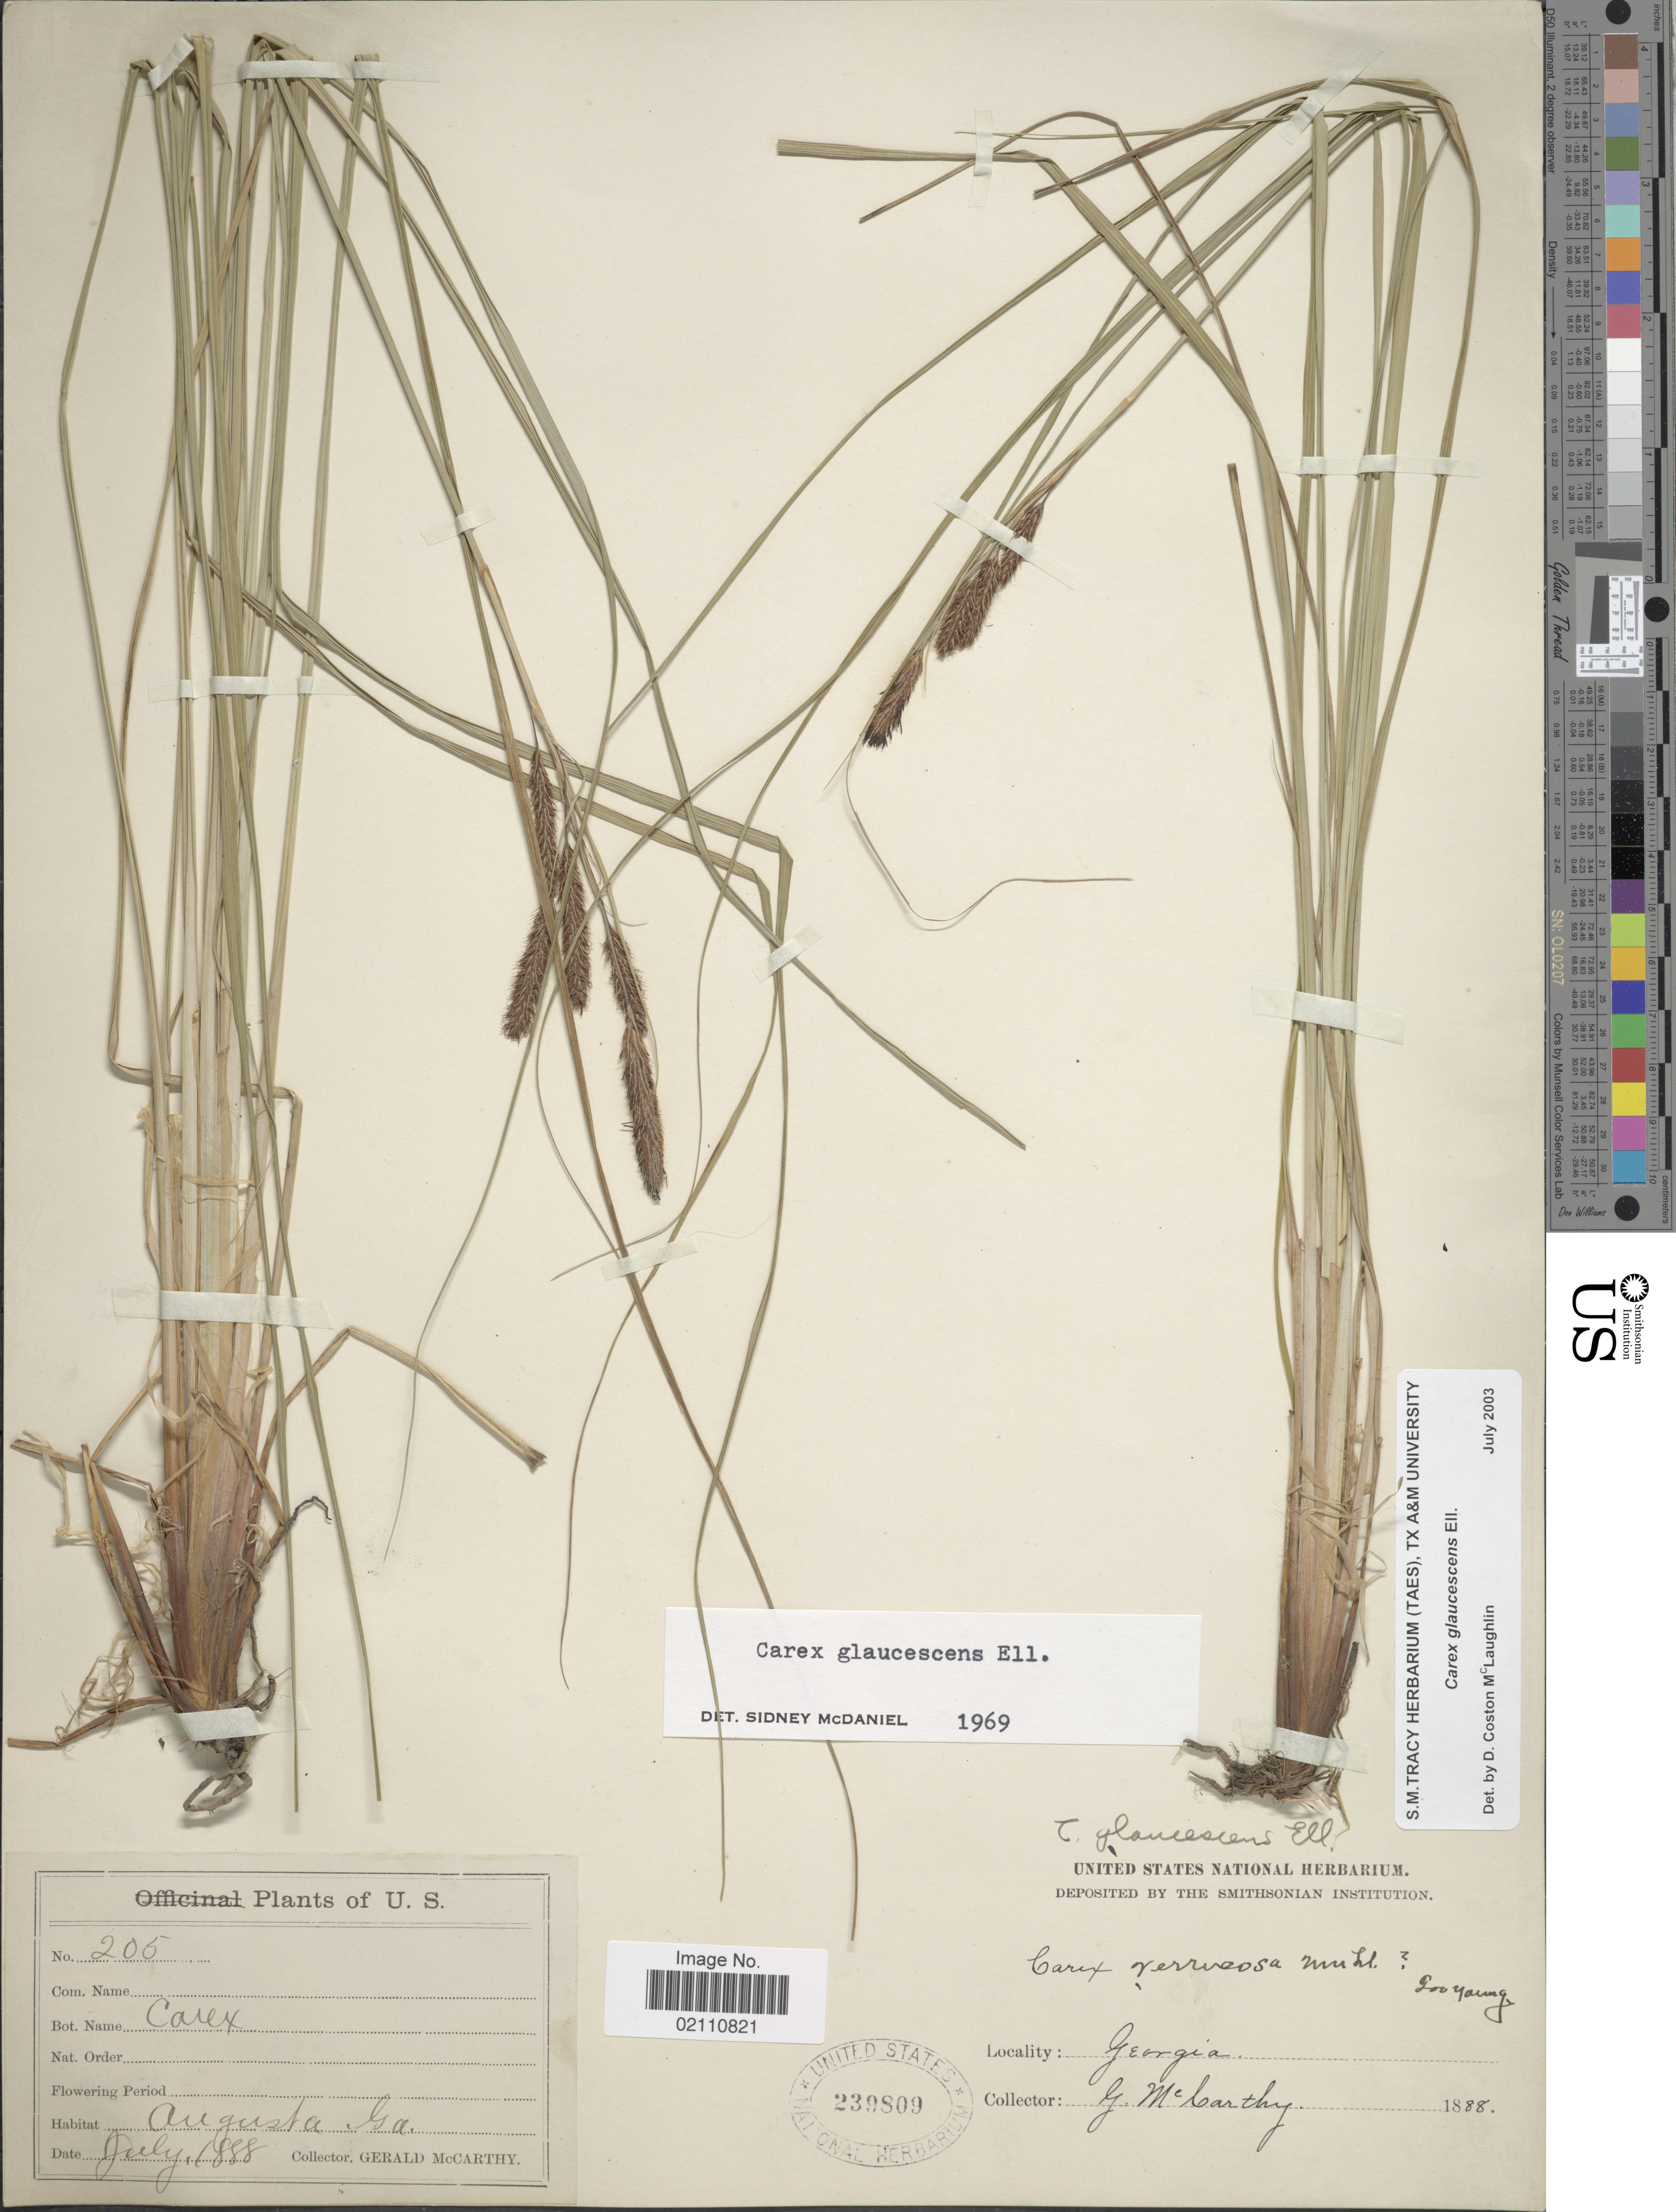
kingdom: Plantae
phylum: Tracheophyta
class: Liliopsida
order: Poales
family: Cyperaceae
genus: Carex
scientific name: Carex glaucescens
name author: Elliott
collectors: G. McCarthy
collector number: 205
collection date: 1888-07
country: United States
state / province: Georgia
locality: Augusta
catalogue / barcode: US 239809